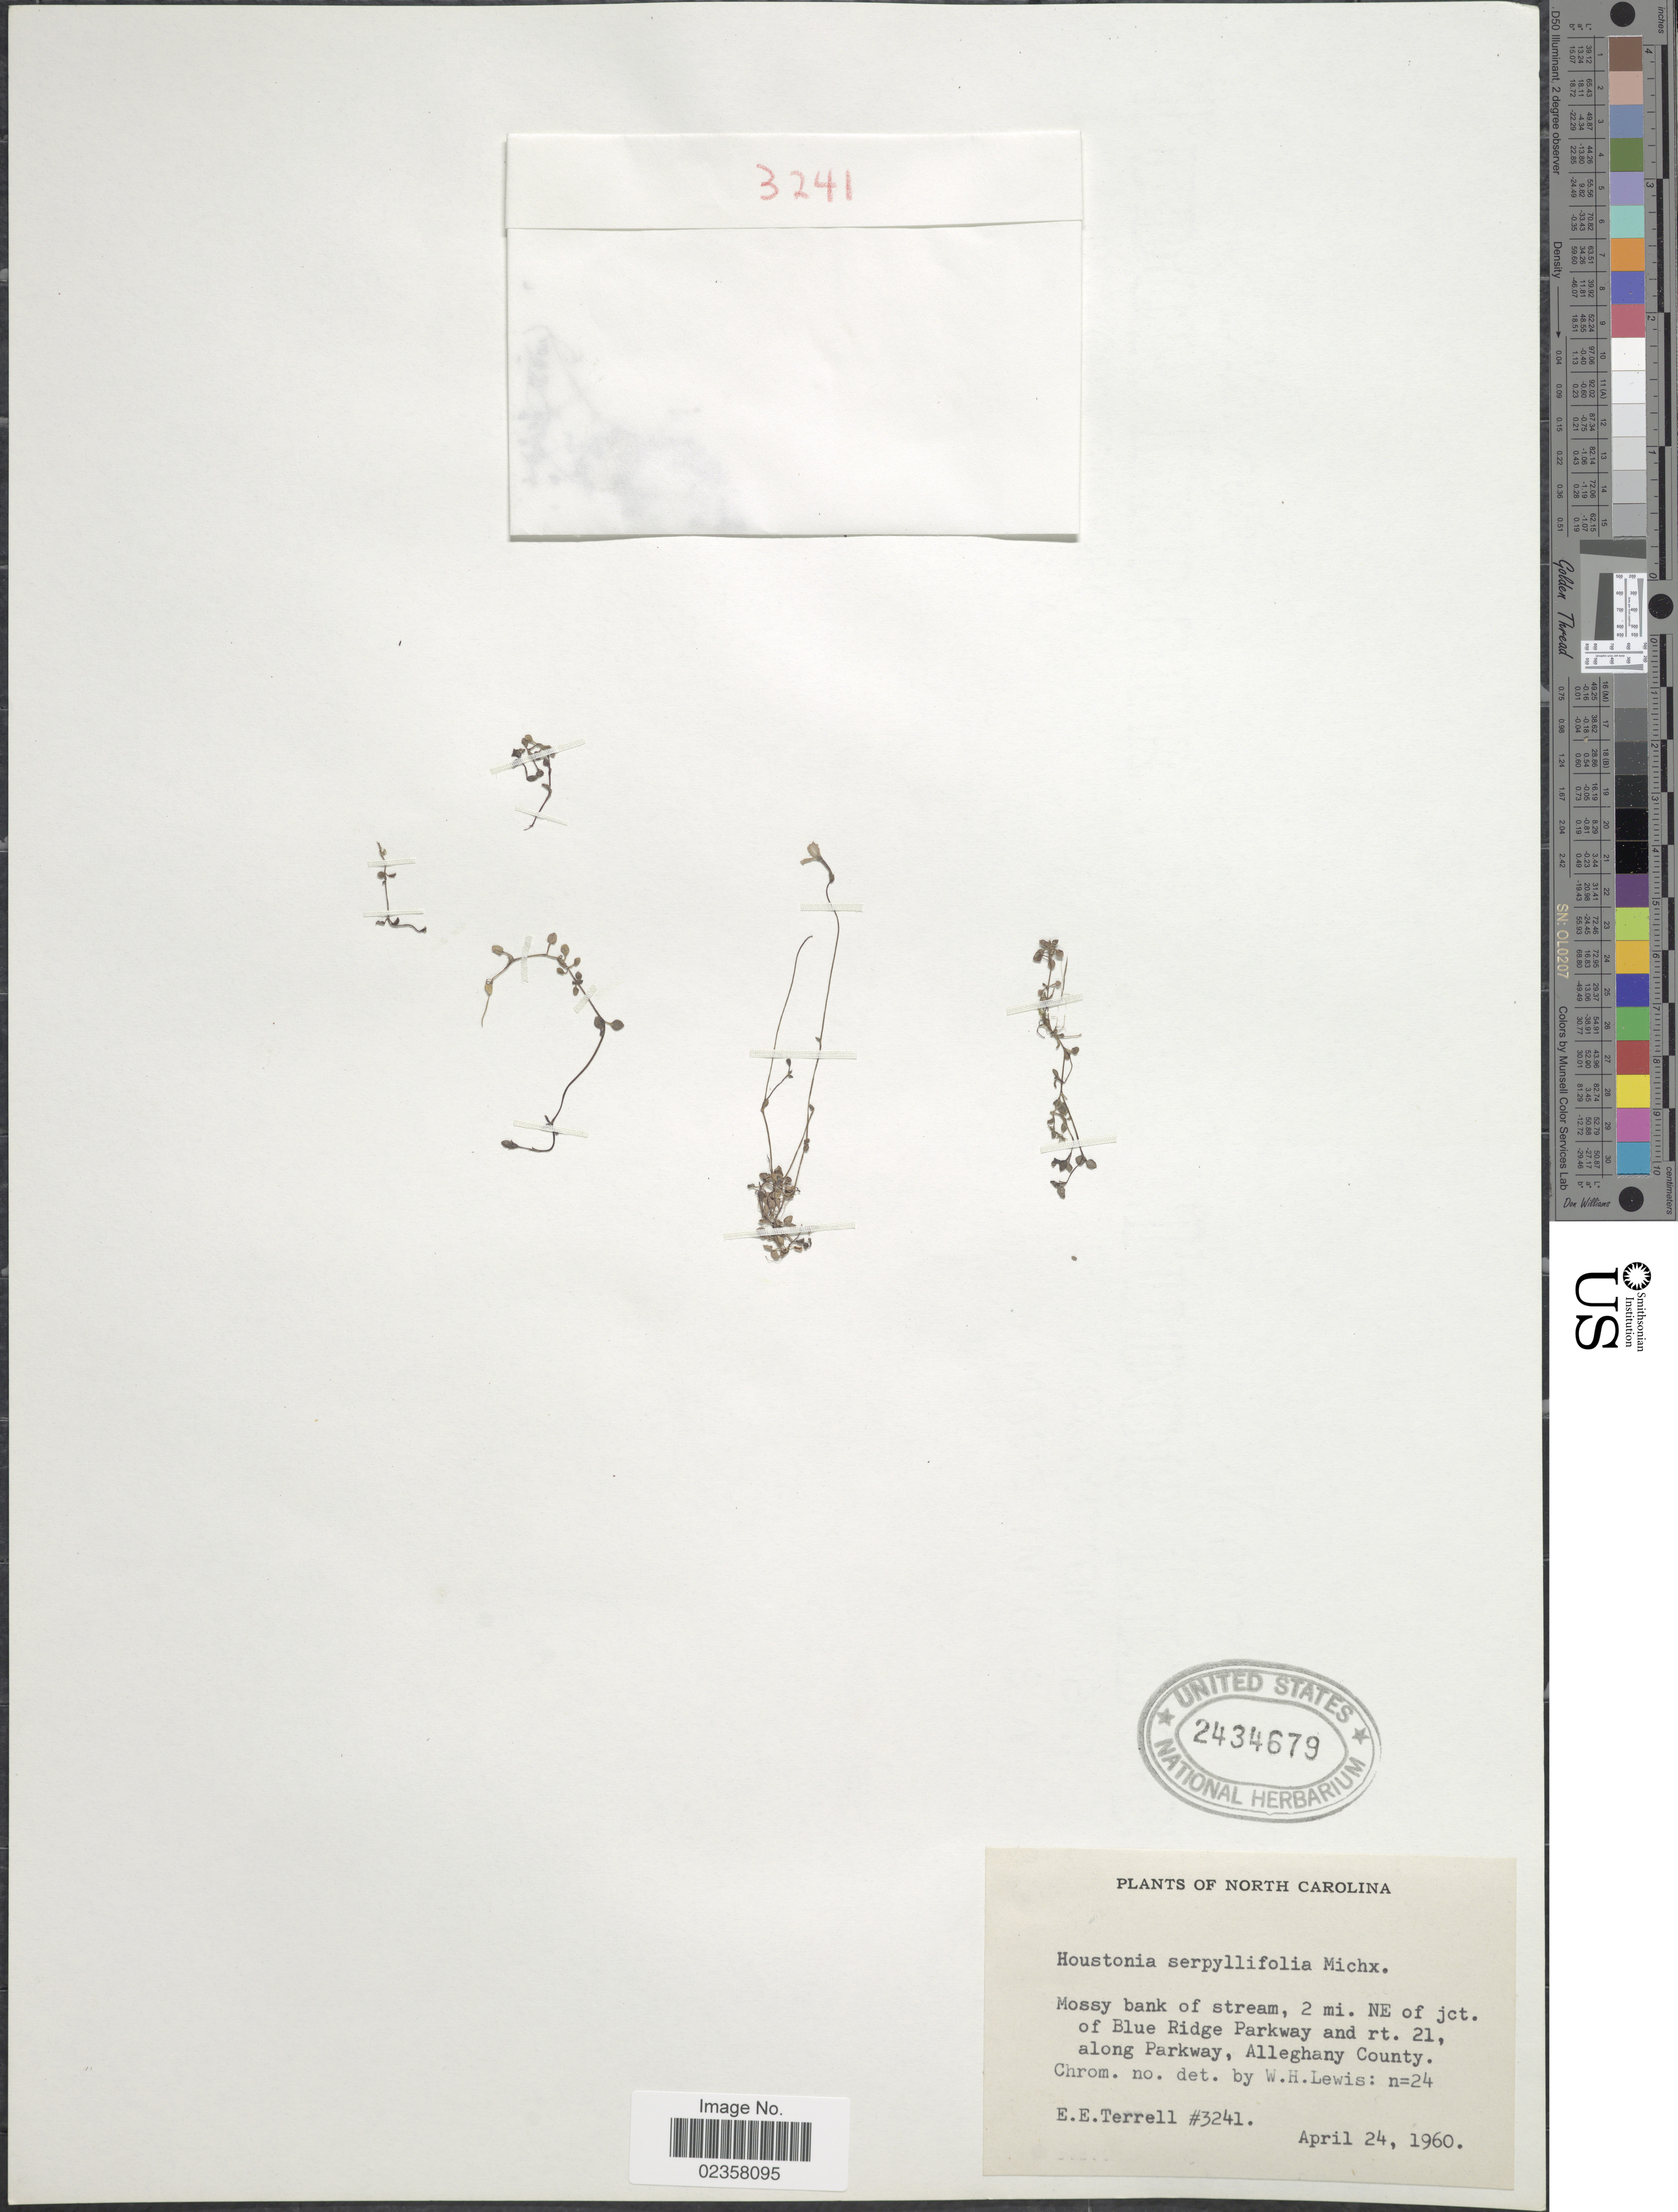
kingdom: Plantae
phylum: Tracheophyta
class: Magnoliopsida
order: Gentianales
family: Rubiaceae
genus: Houstonia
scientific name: Houstonia serpyllifolia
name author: Michx.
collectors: E. E. Terrell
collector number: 3241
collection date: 1960-04-24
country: United States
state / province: North Carolina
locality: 2 mi. NE of jct. of Blue Ridge Parkway and rt. 21, along Parkway, Alleghany County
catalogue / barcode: US 2434679